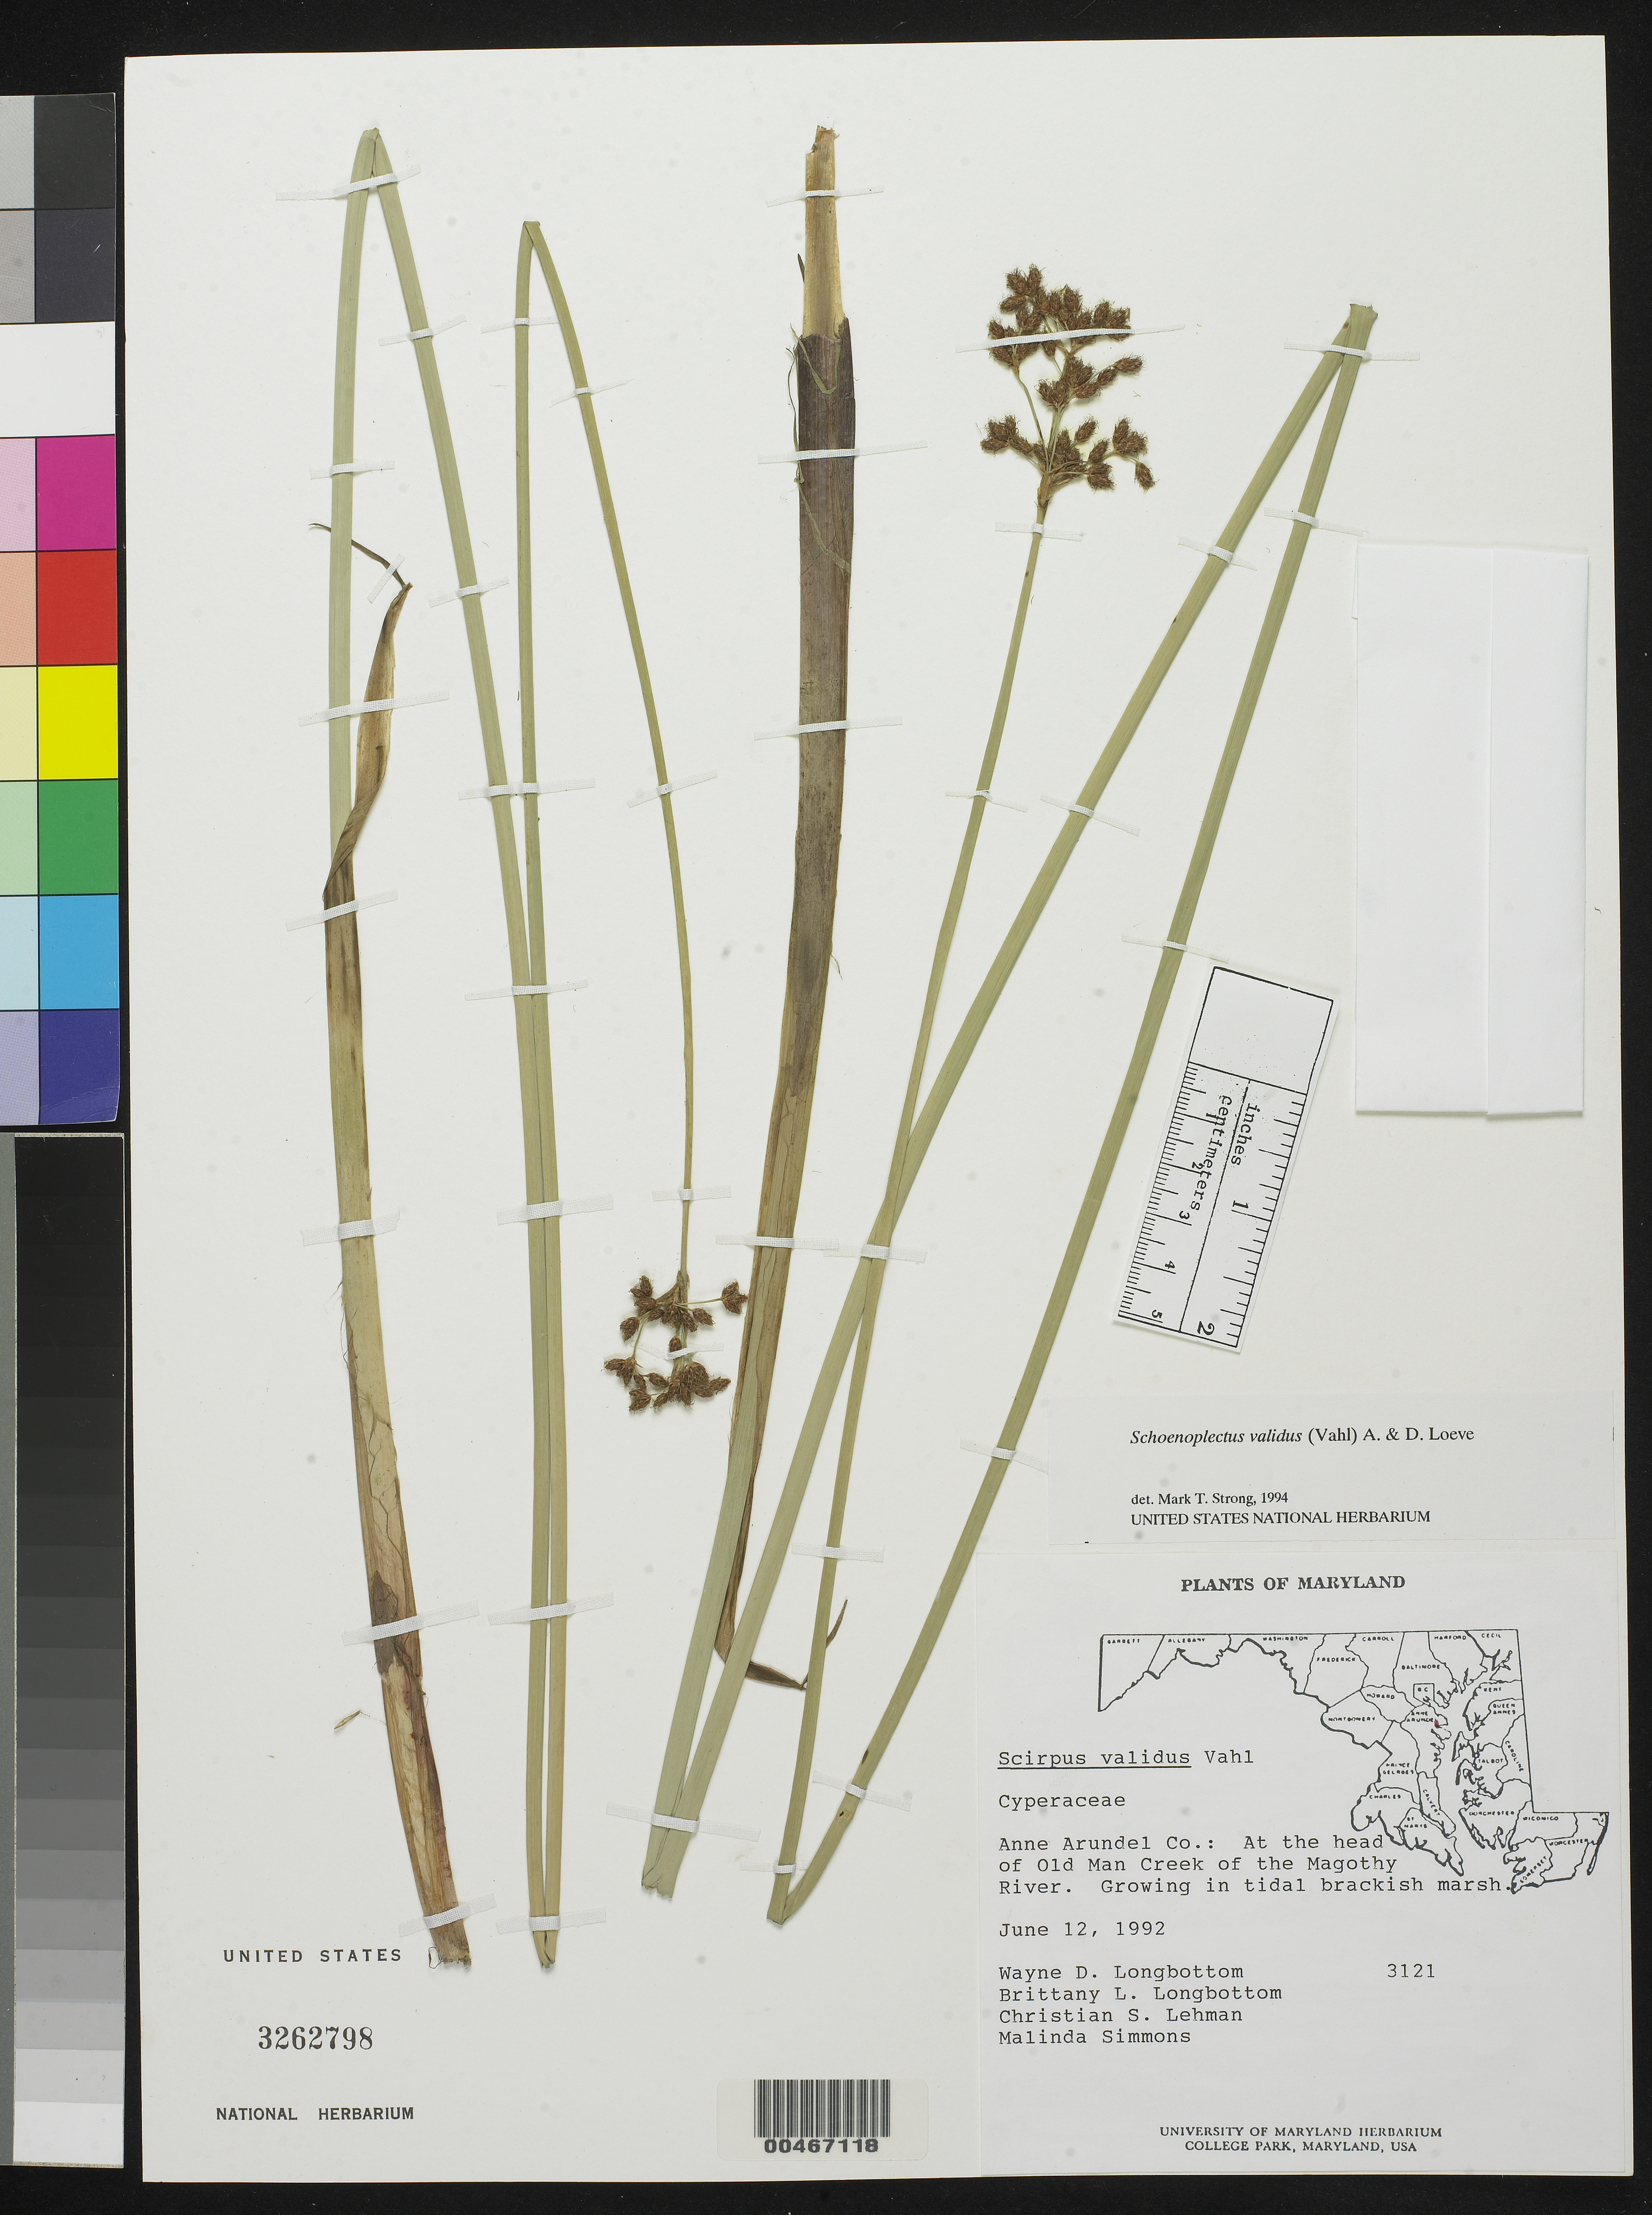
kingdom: Plantae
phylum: Tracheophyta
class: Liliopsida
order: Poales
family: Cyperaceae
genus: Schoenoplectus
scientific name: Schoenoplectus validus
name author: (Vahl) Á. Löve & D. Löve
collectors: W. D. Longbottom, B. Longbottom, C. Lehman & M. Simmons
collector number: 3121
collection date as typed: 12 Jun 1992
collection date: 1992-06-12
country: United States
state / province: Maryland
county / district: Anne Arundel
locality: Head of Old Man Creek of the Magothy River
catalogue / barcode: US 3262798